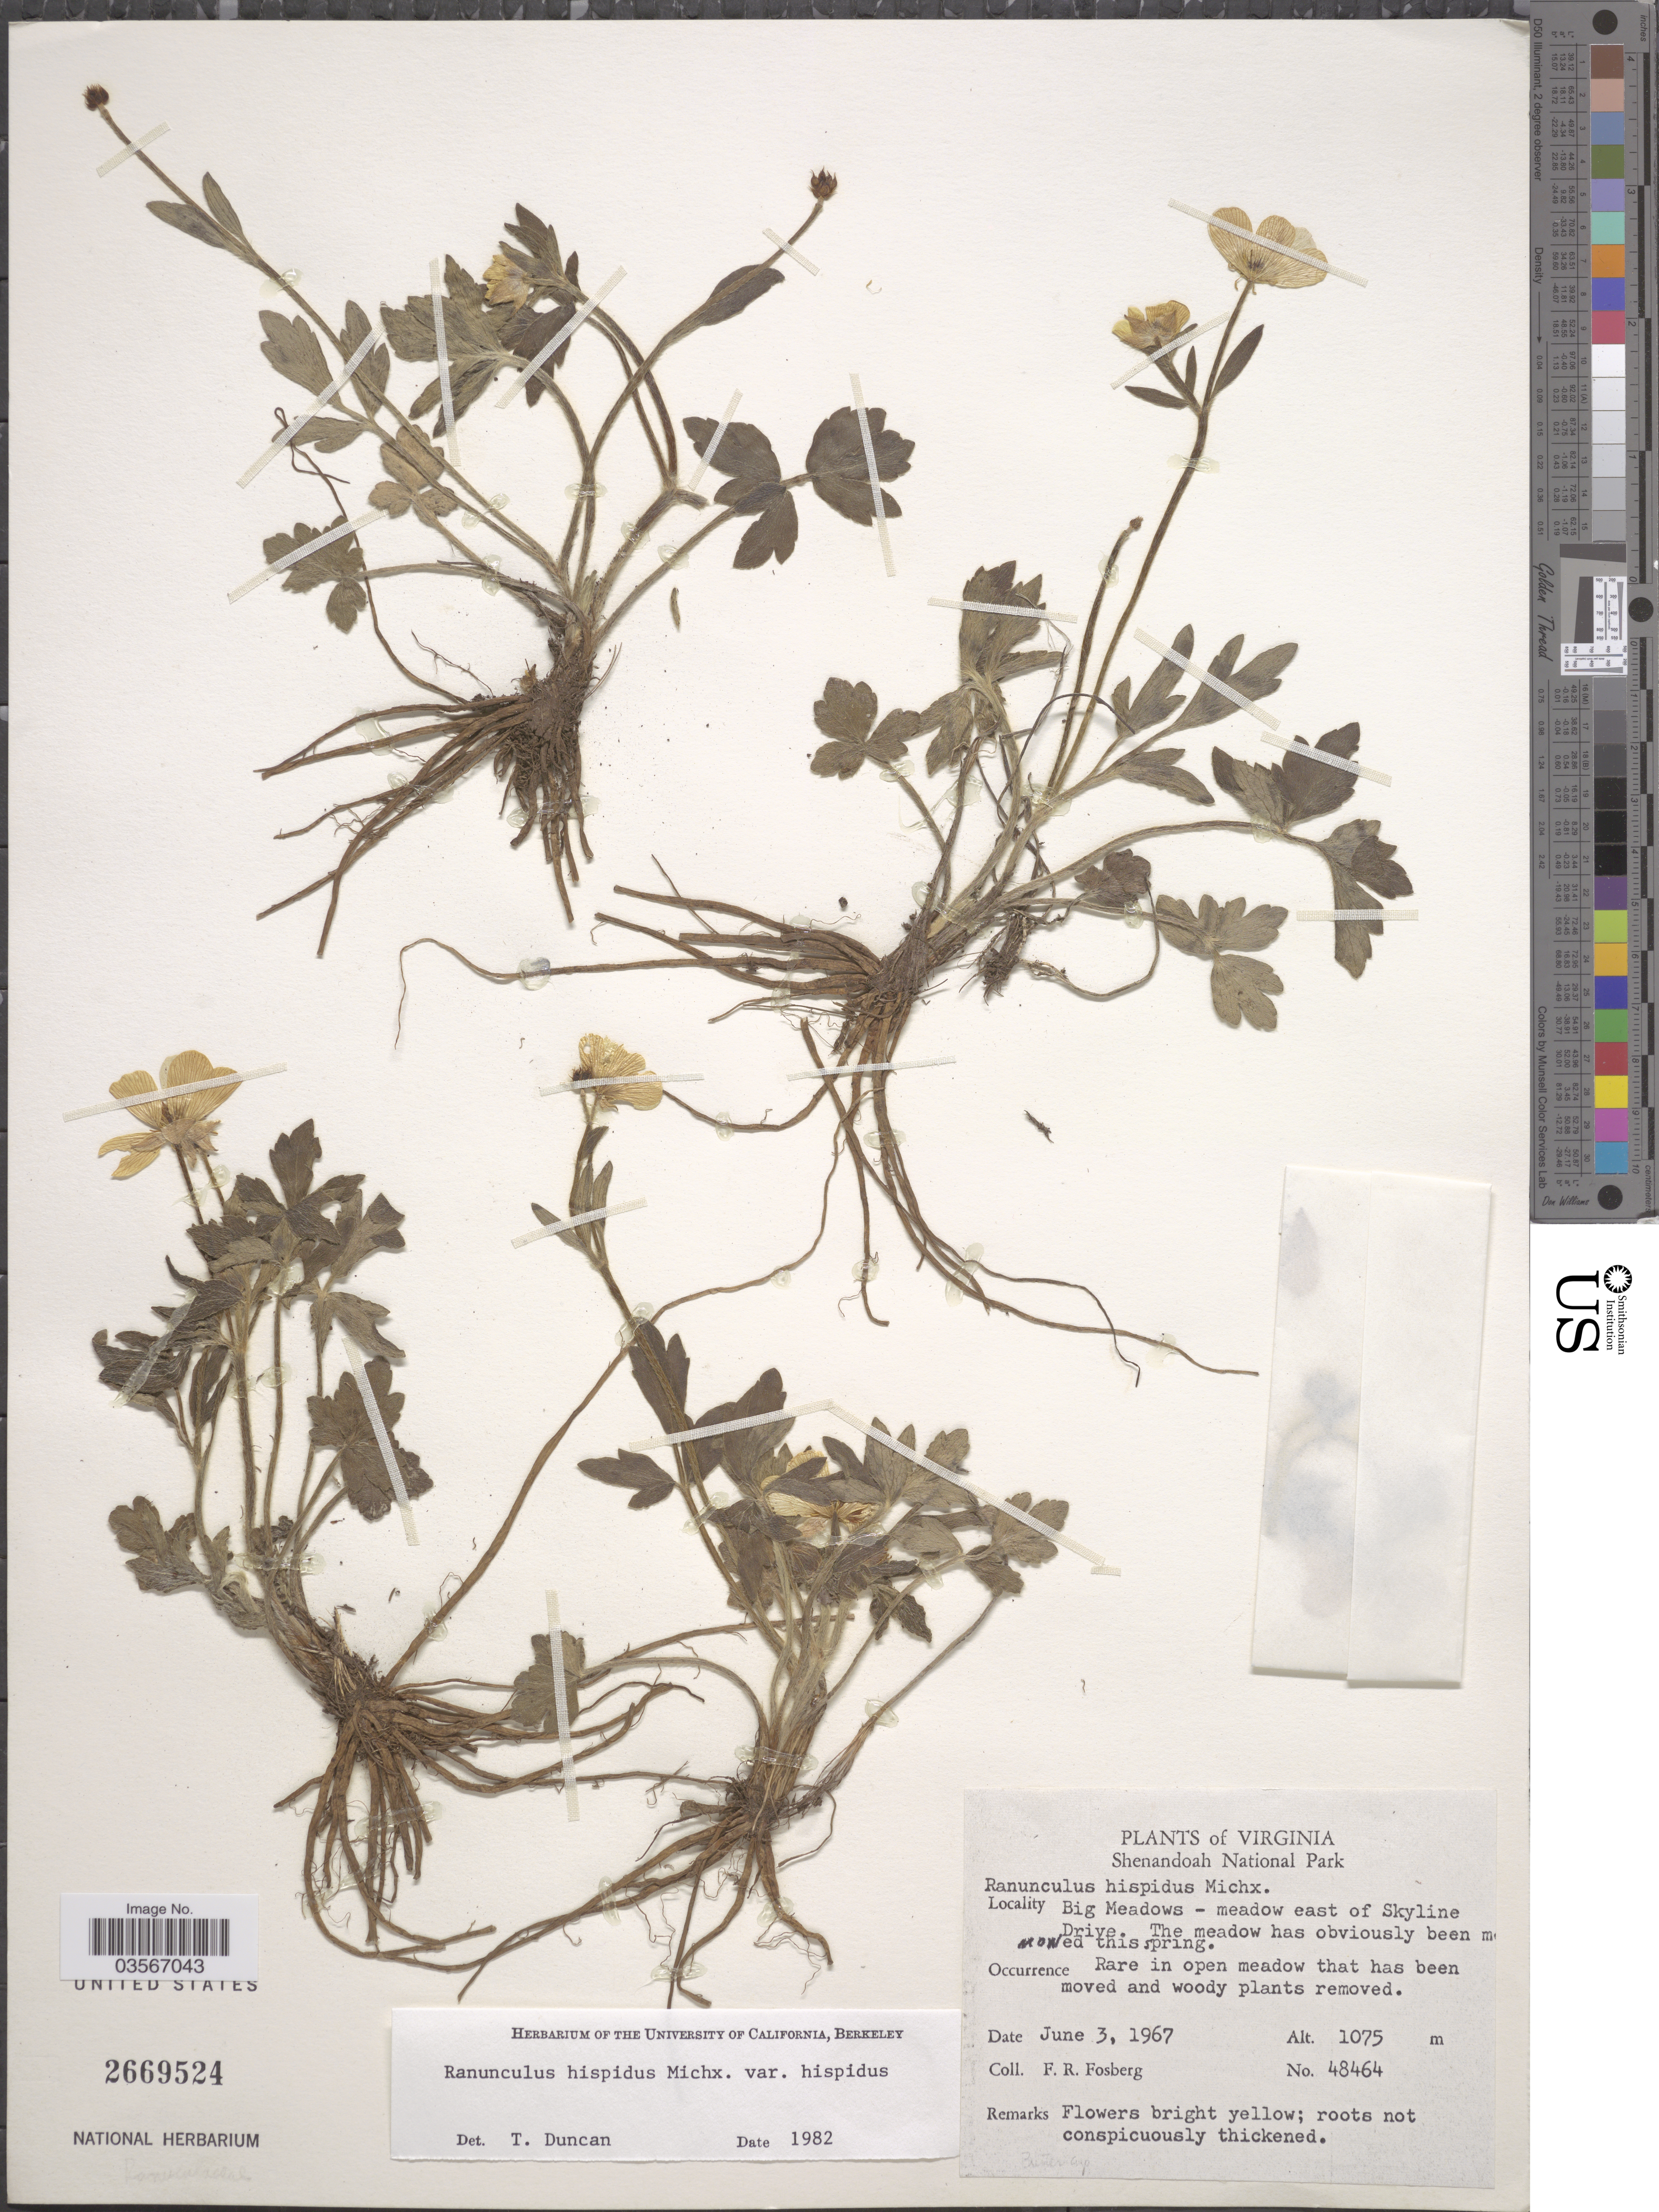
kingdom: Plantae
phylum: Tracheophyta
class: Magnoliopsida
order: Ranunculales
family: Ranunculaceae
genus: Ranunculus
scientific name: Ranunculus hispidus var. hispidus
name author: Michx.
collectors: F. R. Fosberg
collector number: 48464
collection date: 1967-06-03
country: United States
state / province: Virginia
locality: Shenandoah National Park. Big Meadows - meadow east of Skyline Drive.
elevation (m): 1075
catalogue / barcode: US 2669524